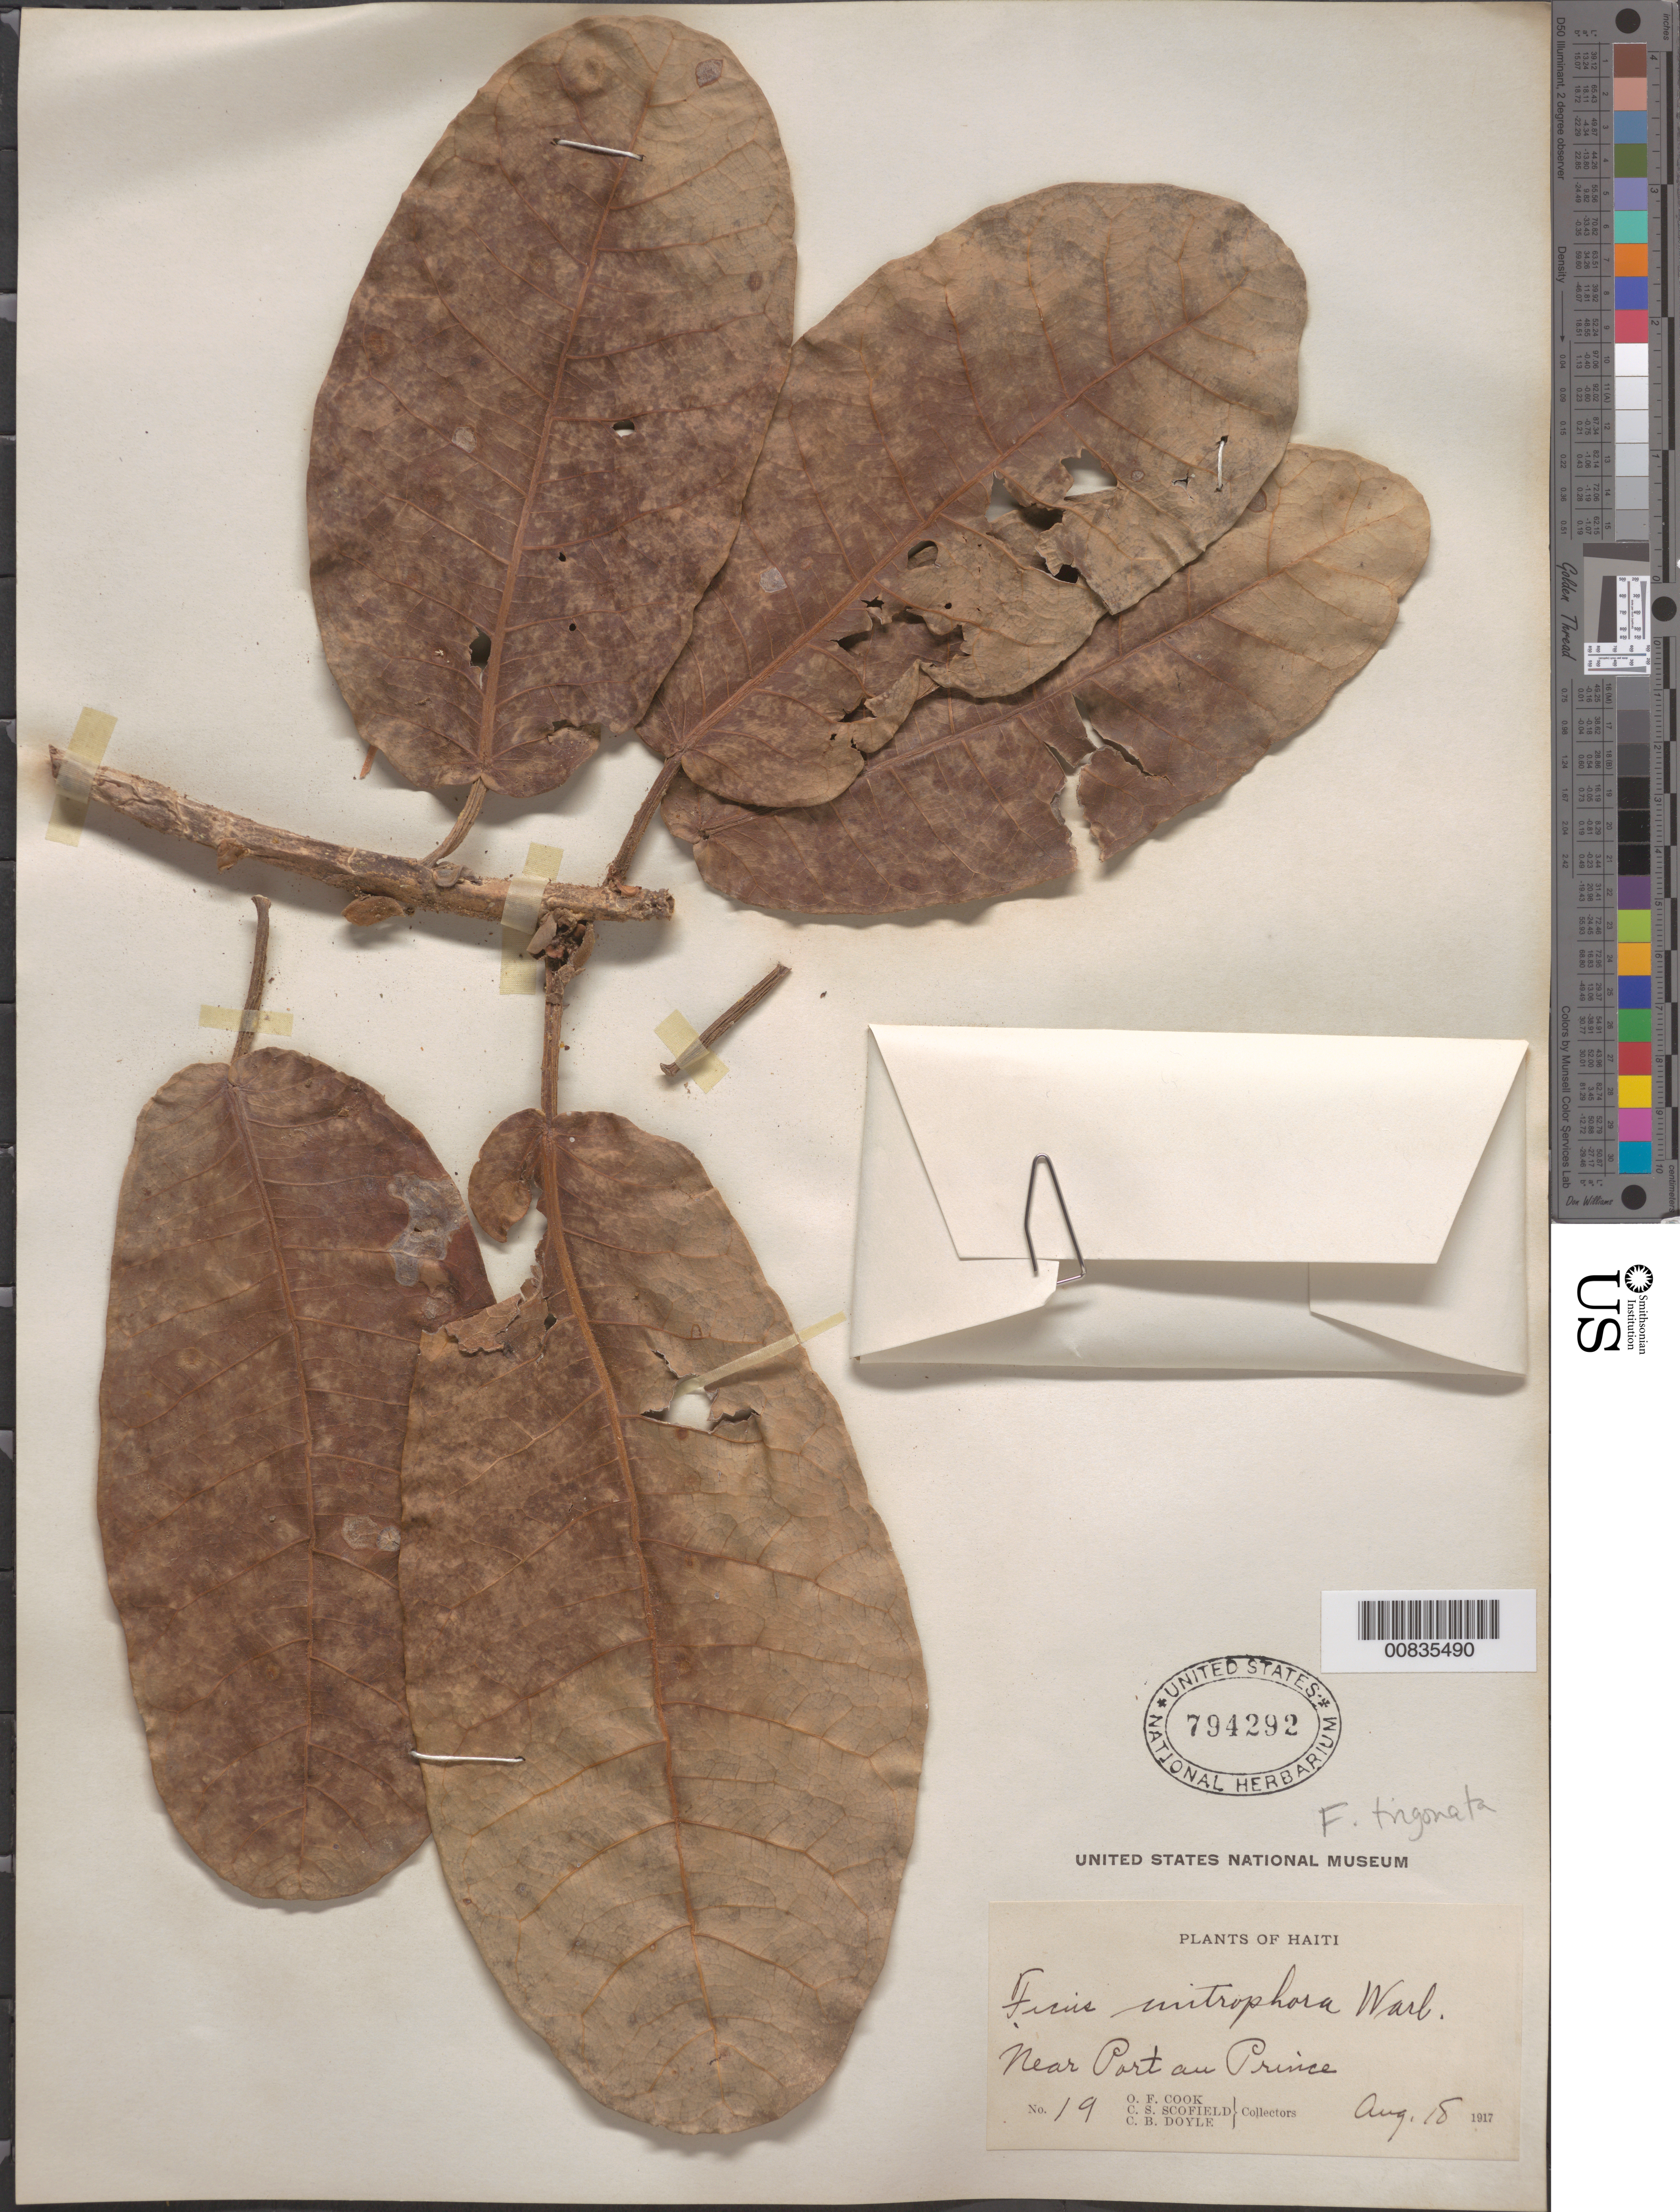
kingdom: Plantae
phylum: Tracheophyta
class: Magnoliopsida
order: Rosales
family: Moraceae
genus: Ficus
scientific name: Ficus trigonata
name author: L.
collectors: O. F. Cook, C. Scofield & C. Doyle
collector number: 19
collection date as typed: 18 Aug 1917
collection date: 1917-08-18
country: Haiti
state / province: Óuest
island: Hispaniola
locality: Near Port-au-Prince.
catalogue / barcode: US 794292